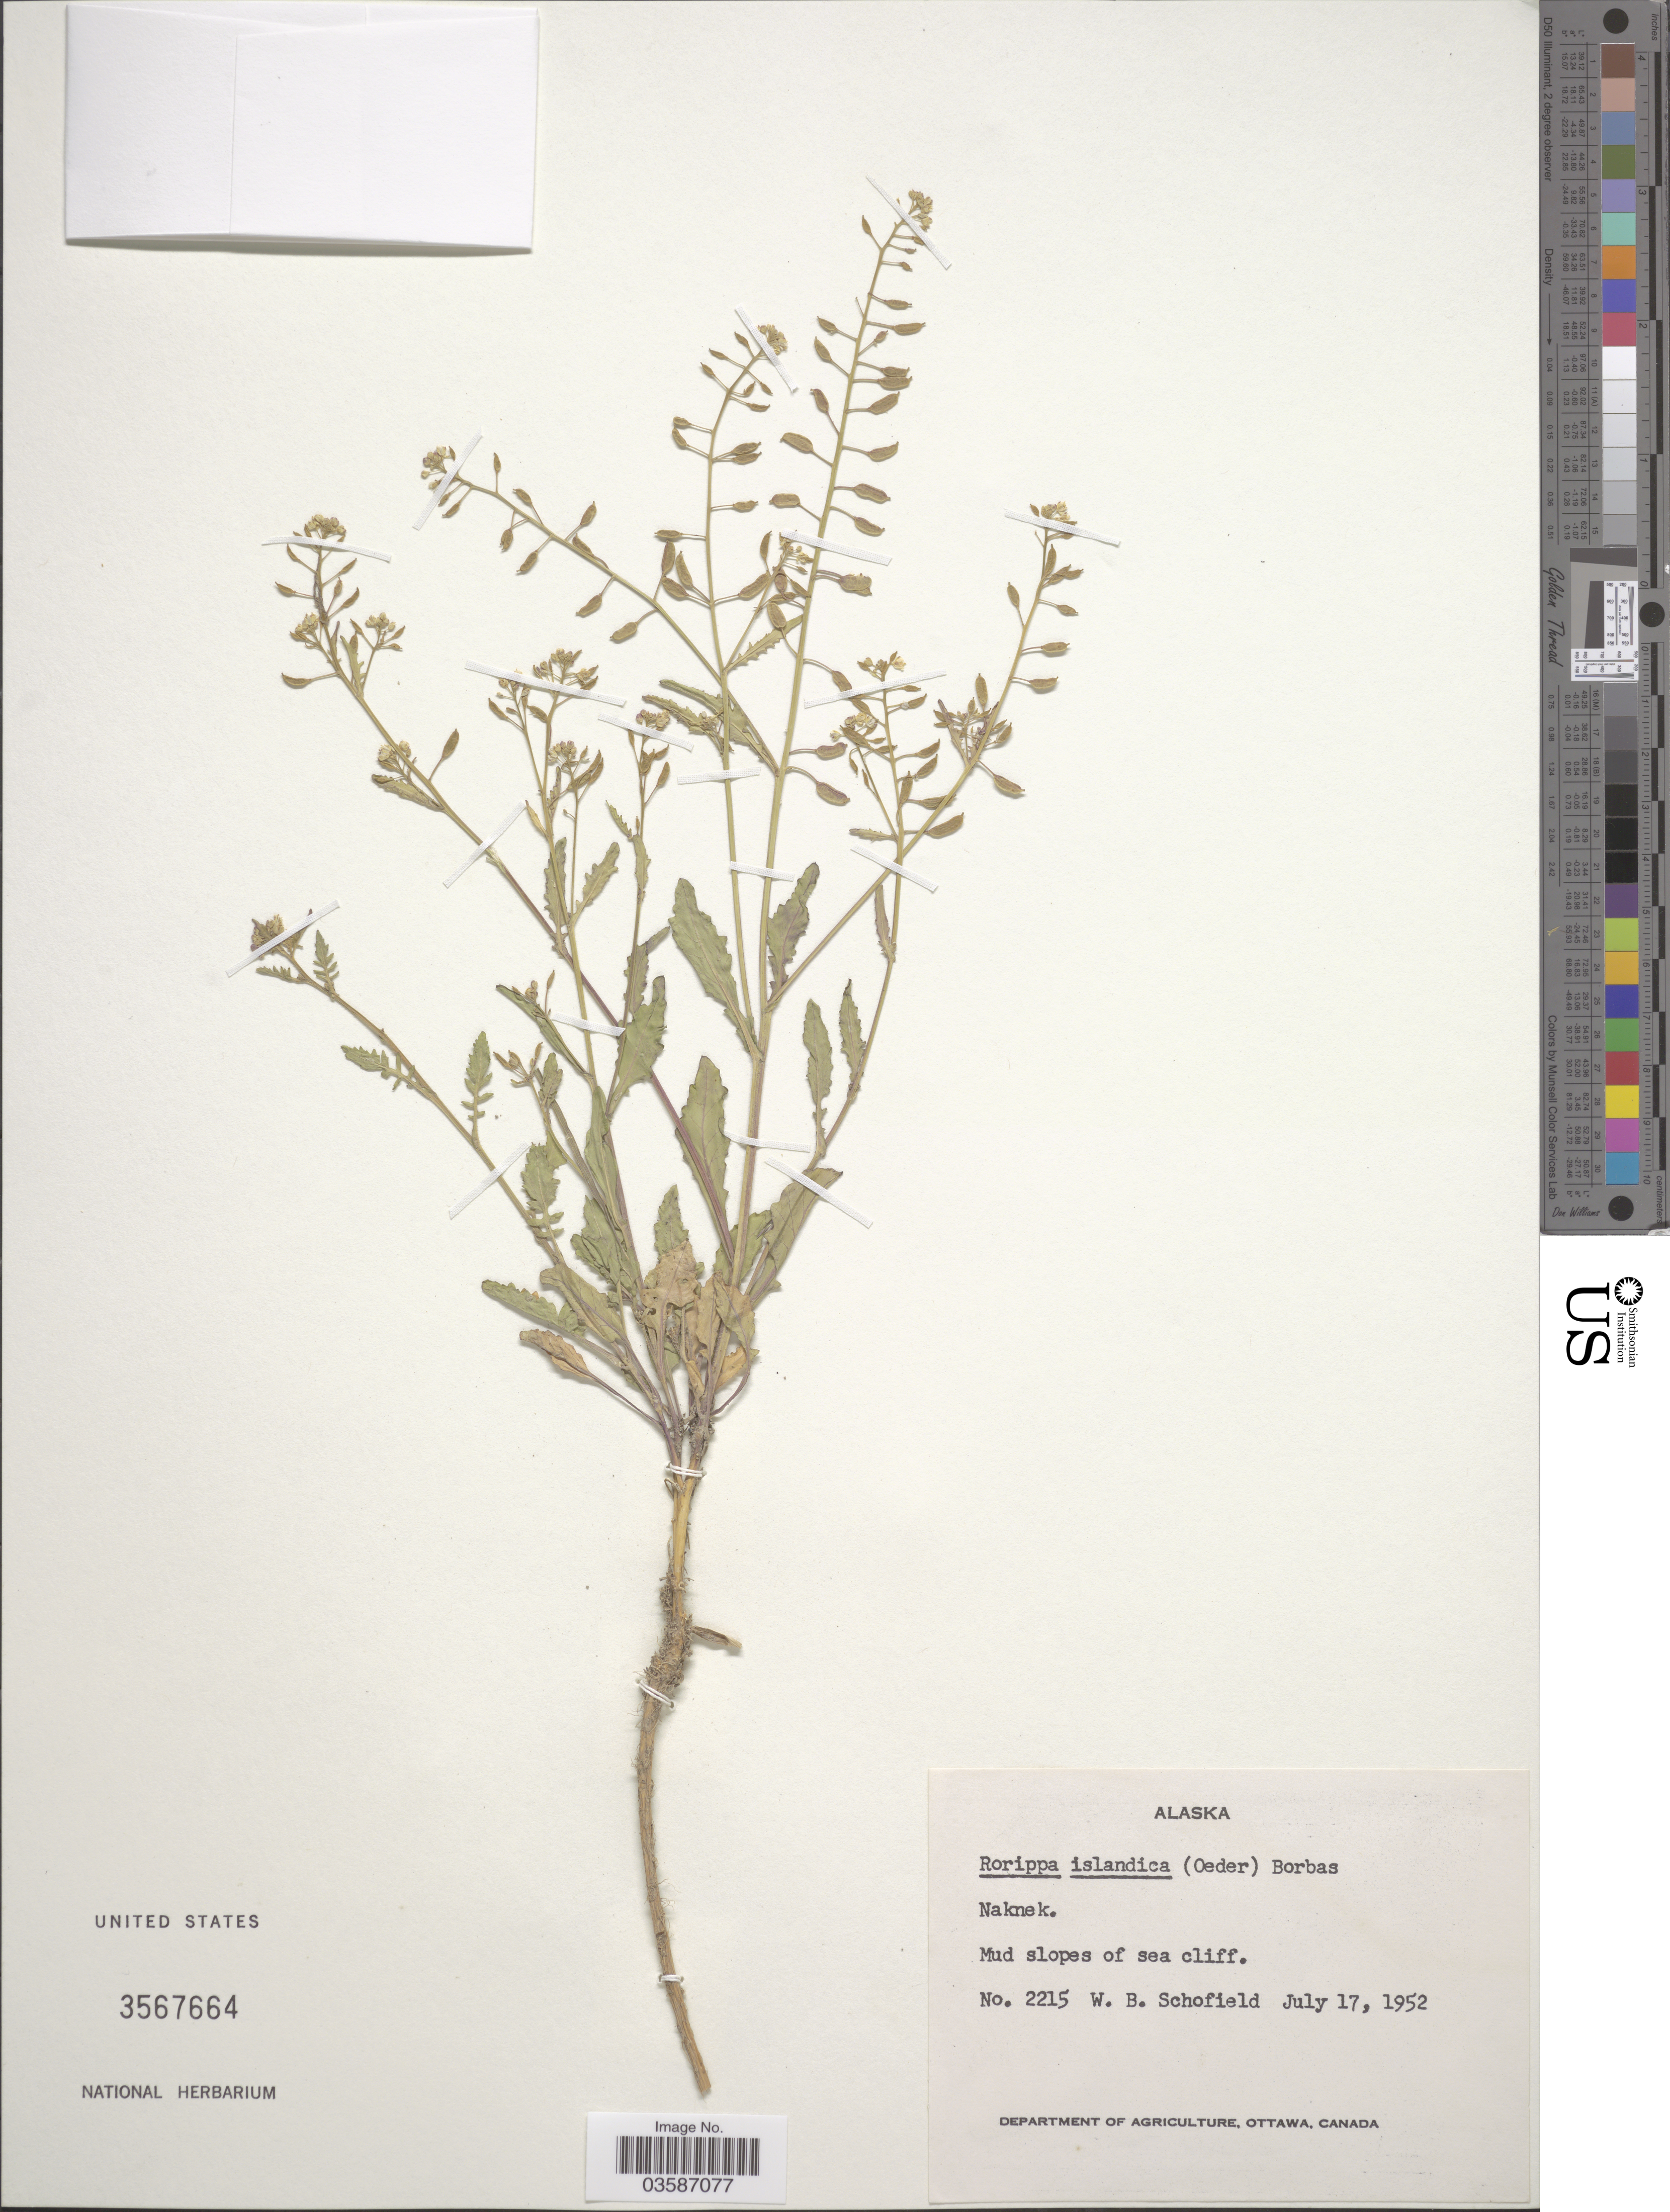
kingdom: Plantae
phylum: Tracheophyta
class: Magnoliopsida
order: Brassicales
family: Brassicaceae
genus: Rorippa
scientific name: Rorippa islandica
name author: (Oeder) Borbás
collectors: W. Schofield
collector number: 2215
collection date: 1952-07-17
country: United States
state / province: Alaska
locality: Naknek.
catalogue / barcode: US 3567664